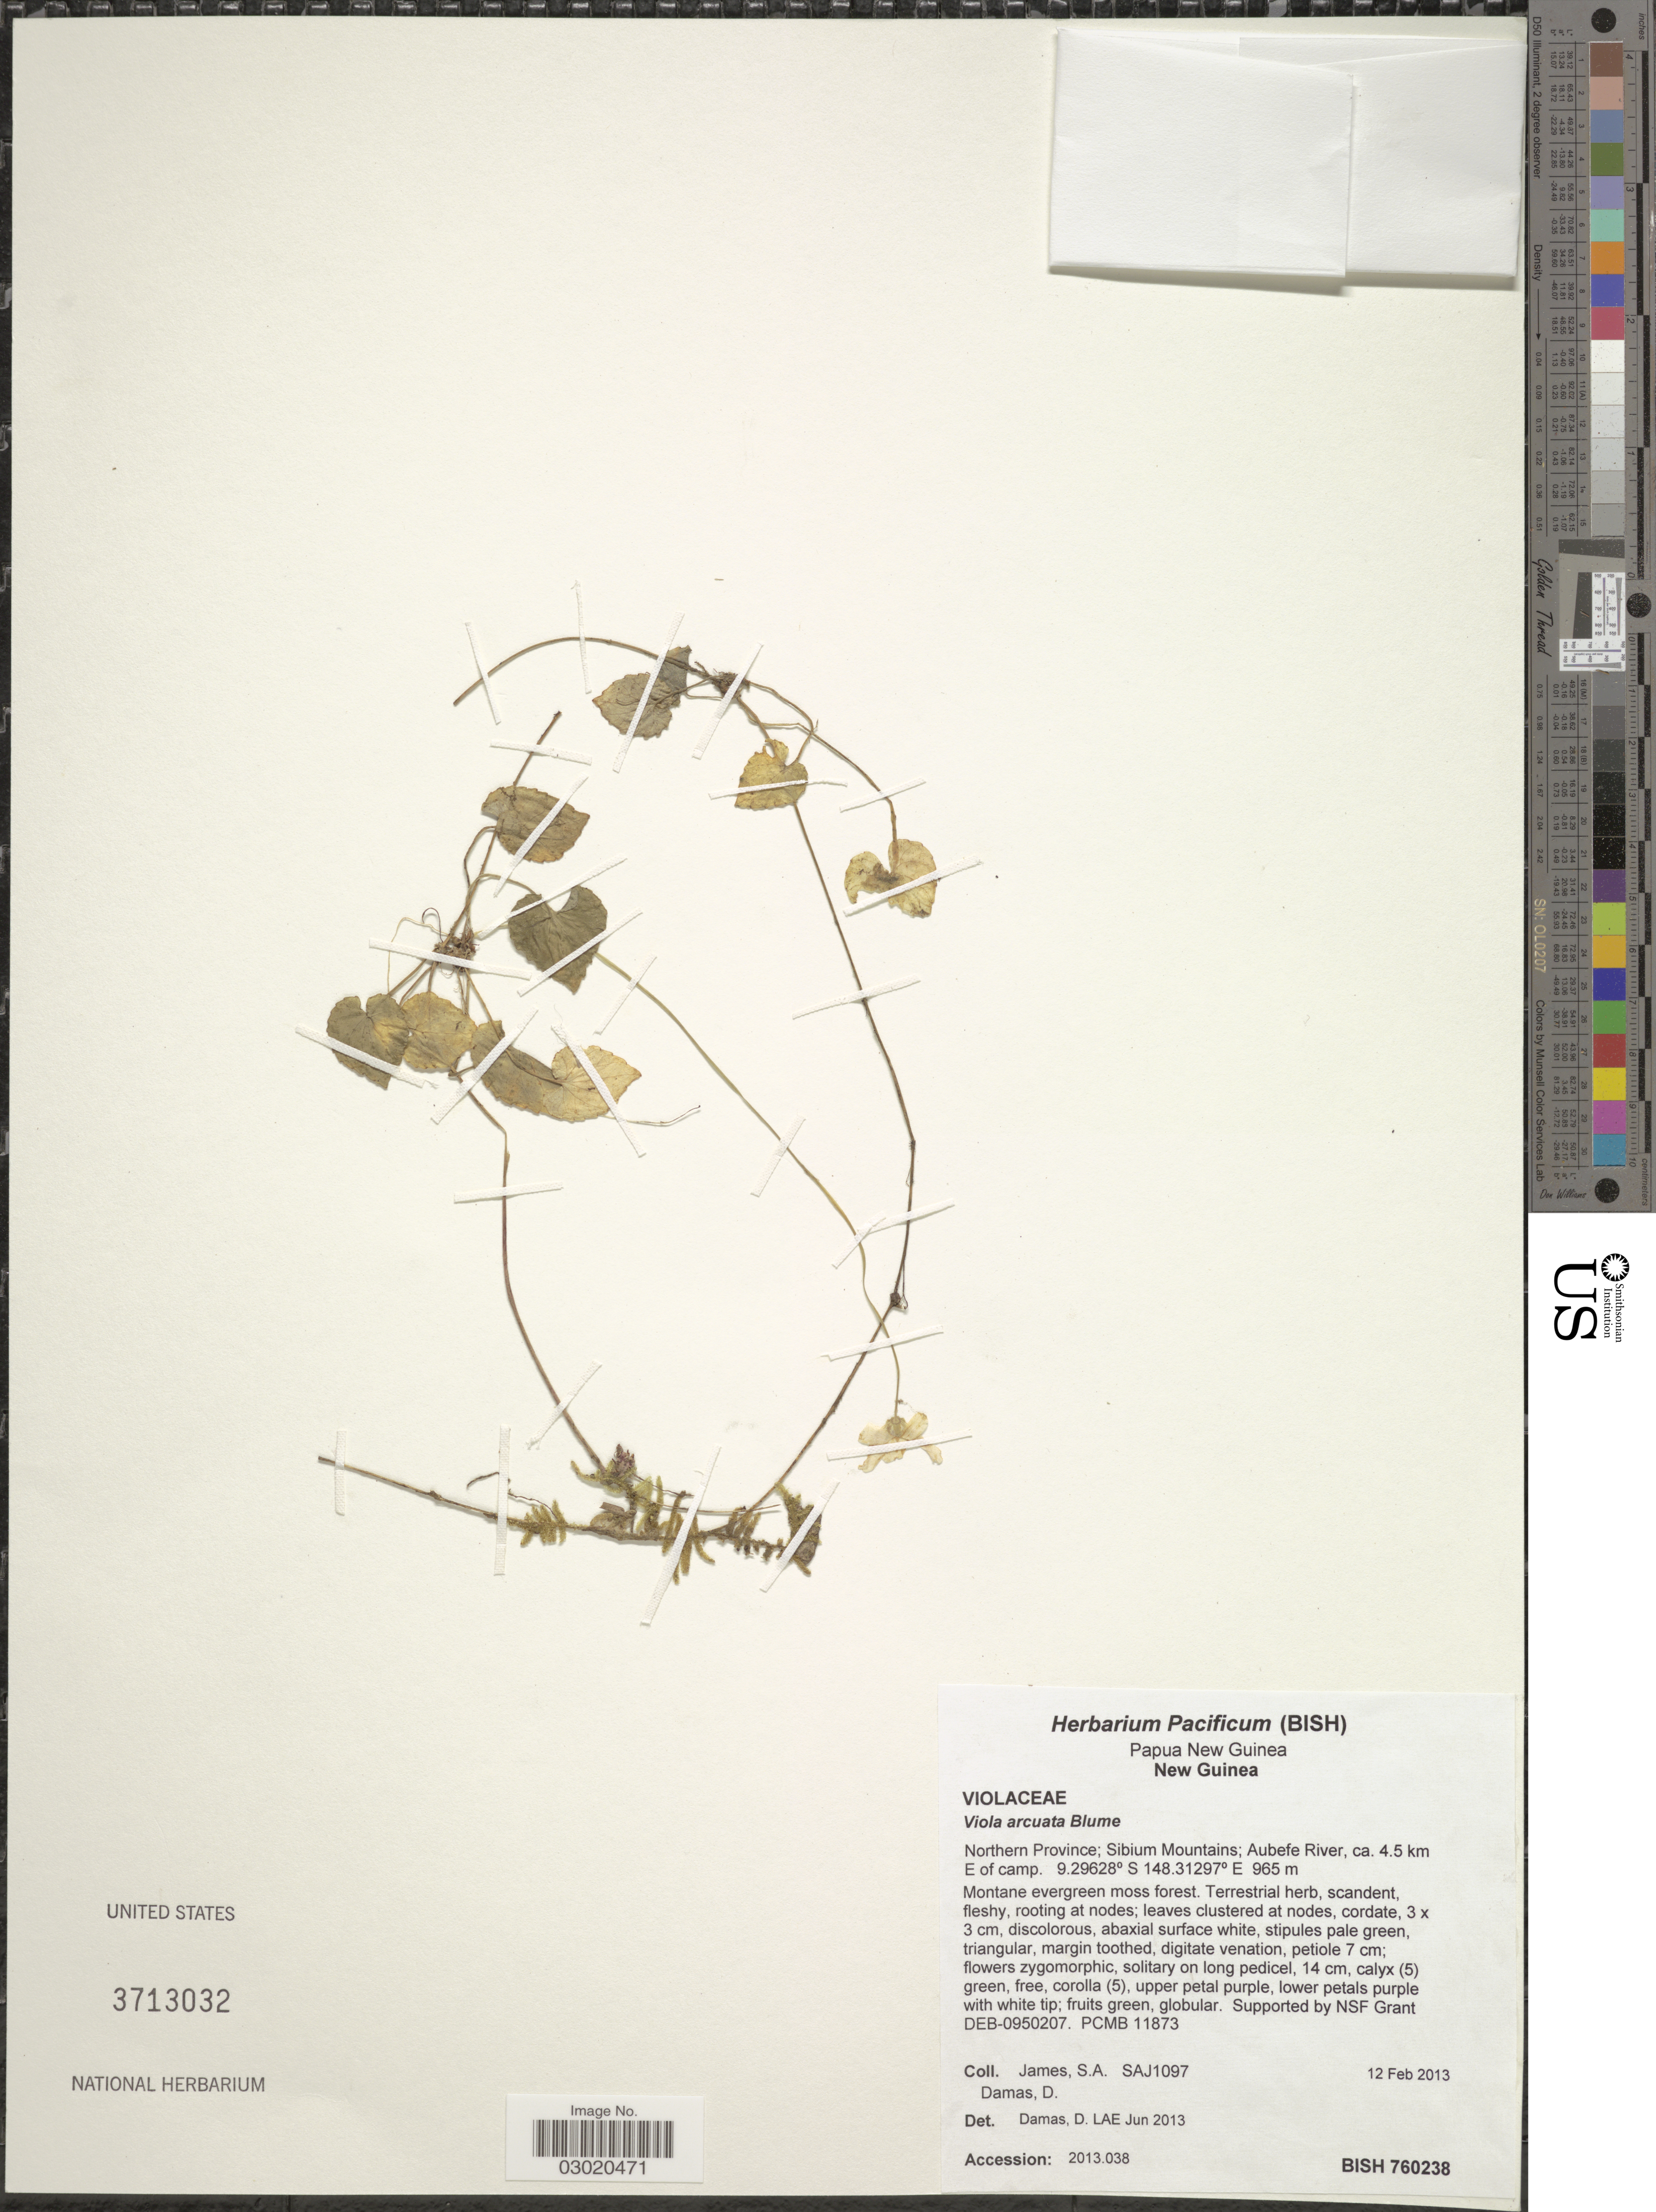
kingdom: Plantae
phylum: Tracheophyta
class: Magnoliopsida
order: Malpighiales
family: Violaceae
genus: Viola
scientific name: Viola arcuata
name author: Blume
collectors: S. James & D. Damas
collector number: SAJ1097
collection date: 2013-02-12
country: Papua New Guinea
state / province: Northern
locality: New Guinea. Northern Province; Sibium Mountains; Aubefe River, ca. 4.5 km E of camp.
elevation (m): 956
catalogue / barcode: US 3713032